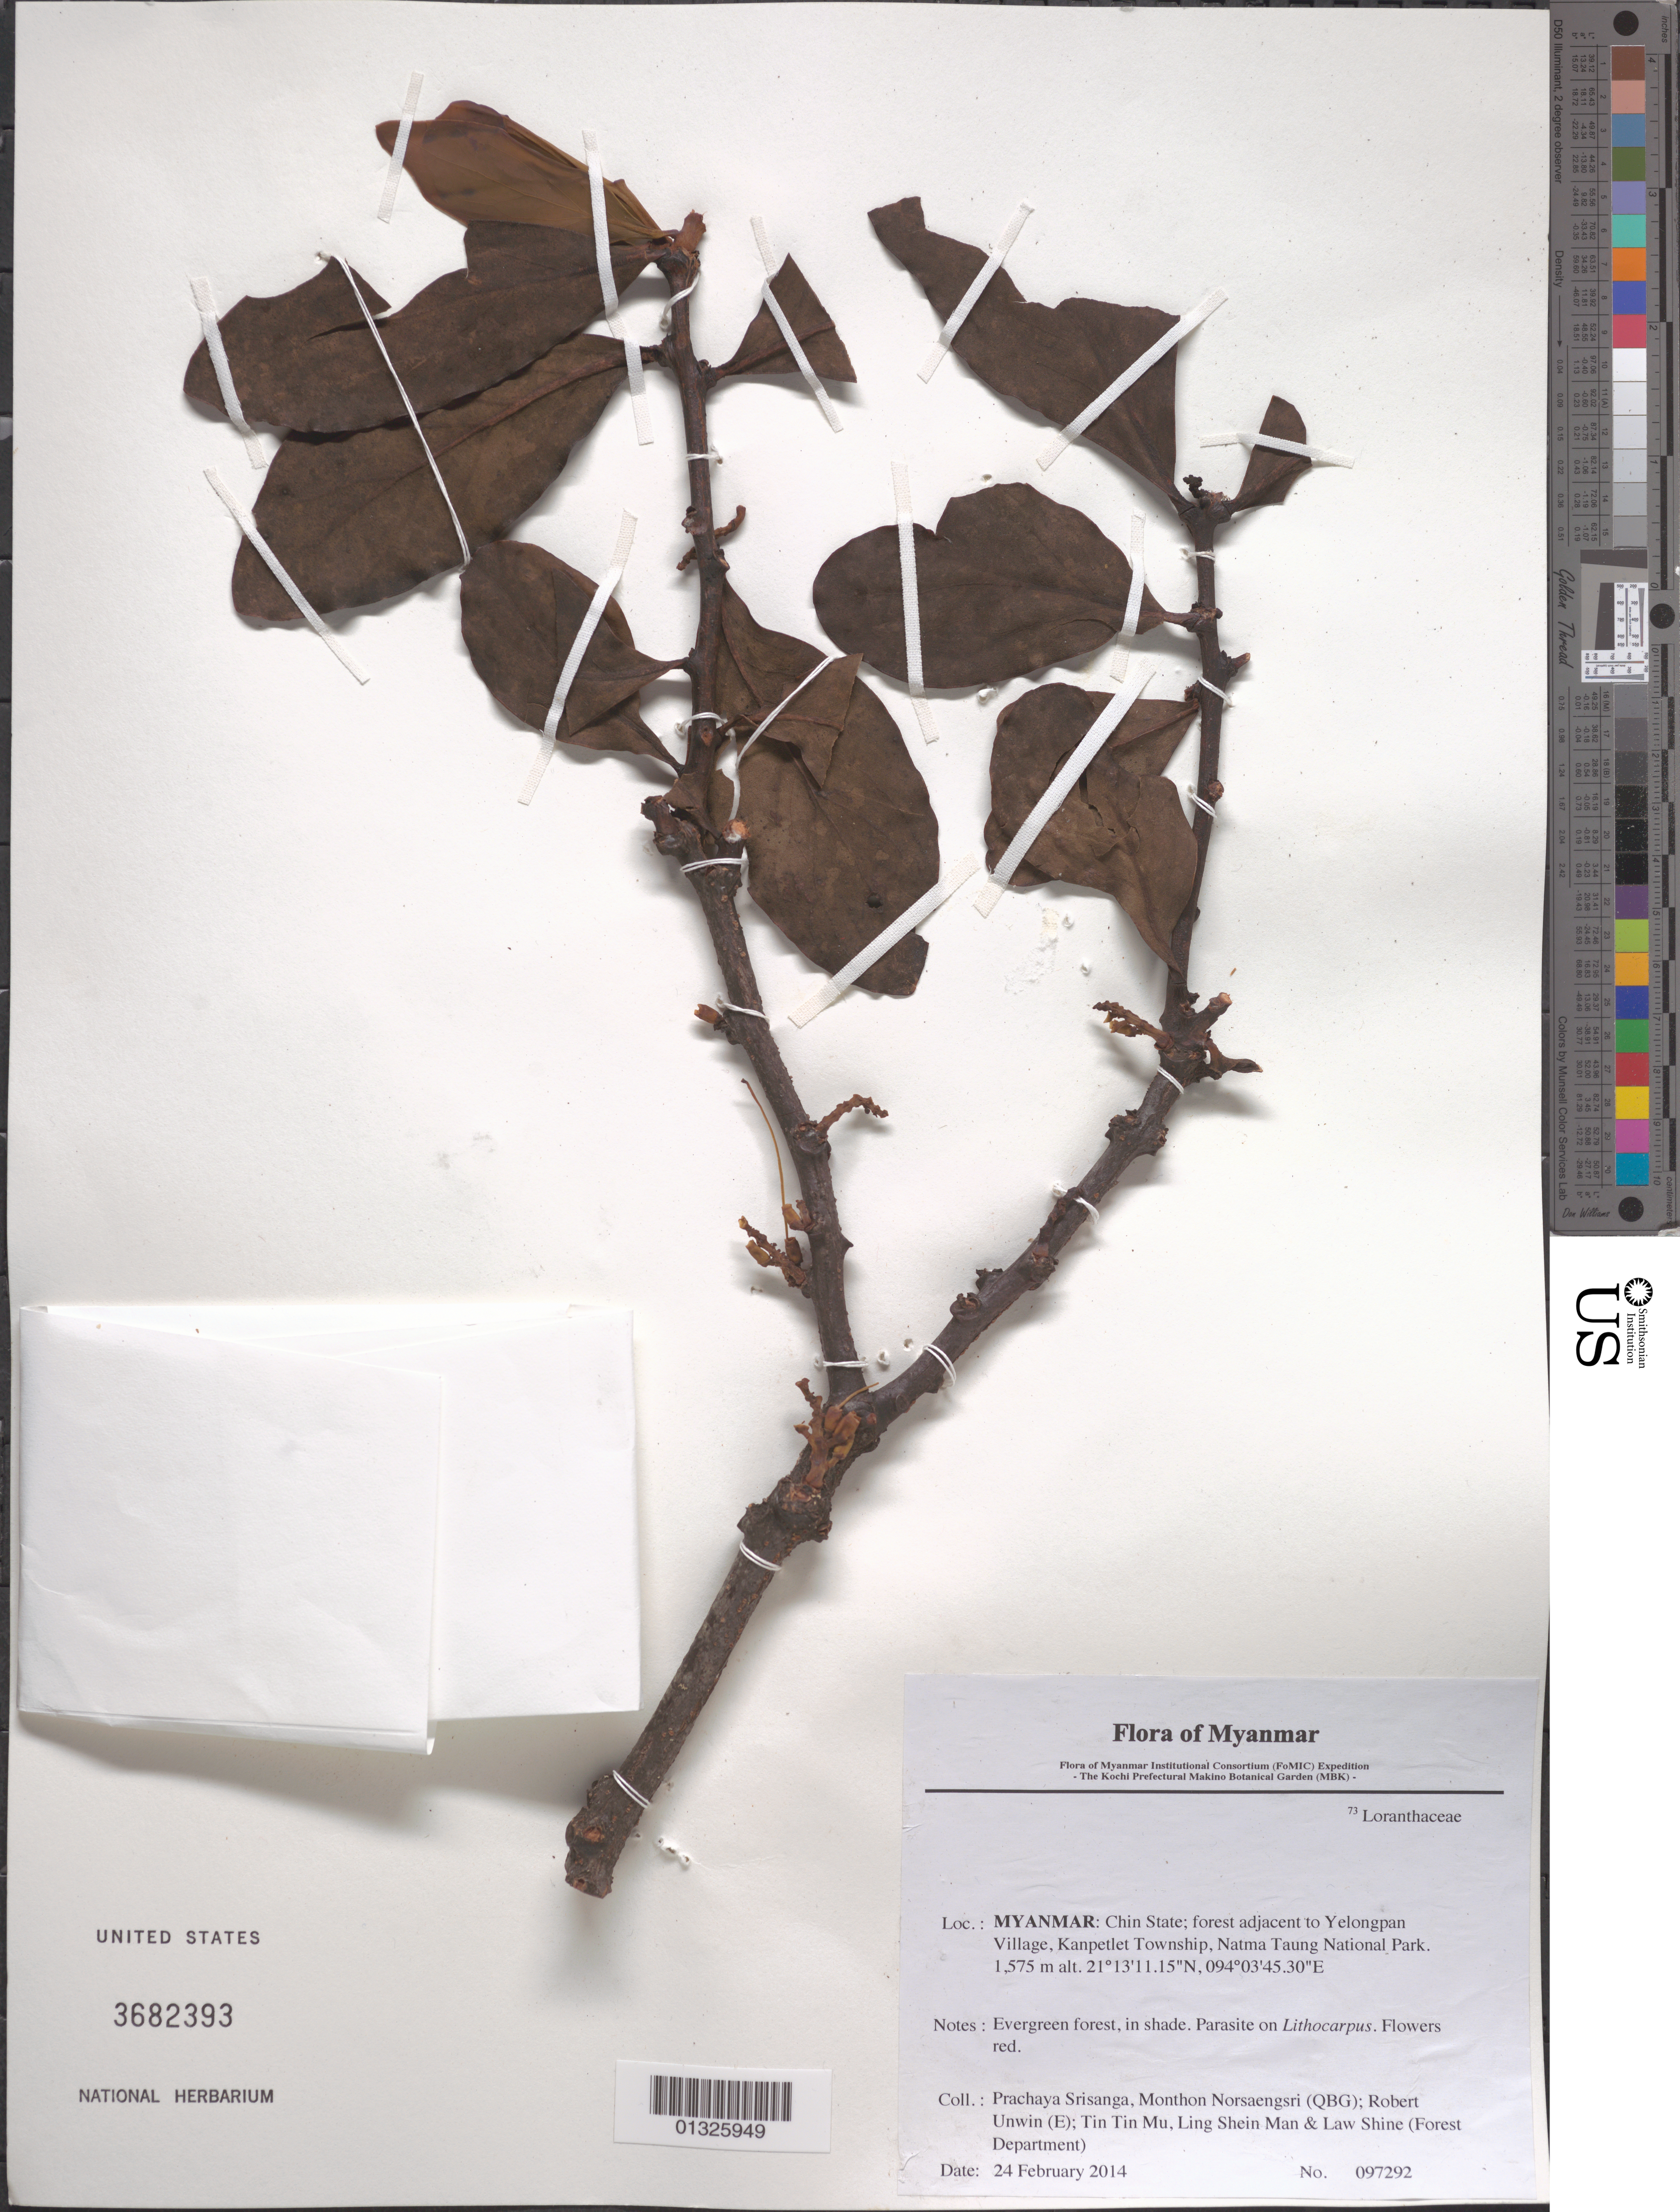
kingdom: Plantae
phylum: Tracheophyta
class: Magnoliopsida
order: Santalales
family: Loranthaceae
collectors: P. Srisanga, M. Norsaengsri, R. Unwin, Tin Tin Mu, Ling Shein Man & L. Shine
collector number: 97292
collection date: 2014-02-24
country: Myanmar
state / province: Chin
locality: Forest adjacent to Yelongpan Village, Kanpetlet Township, Natma Taung National Park.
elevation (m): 1575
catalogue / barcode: US 3682393